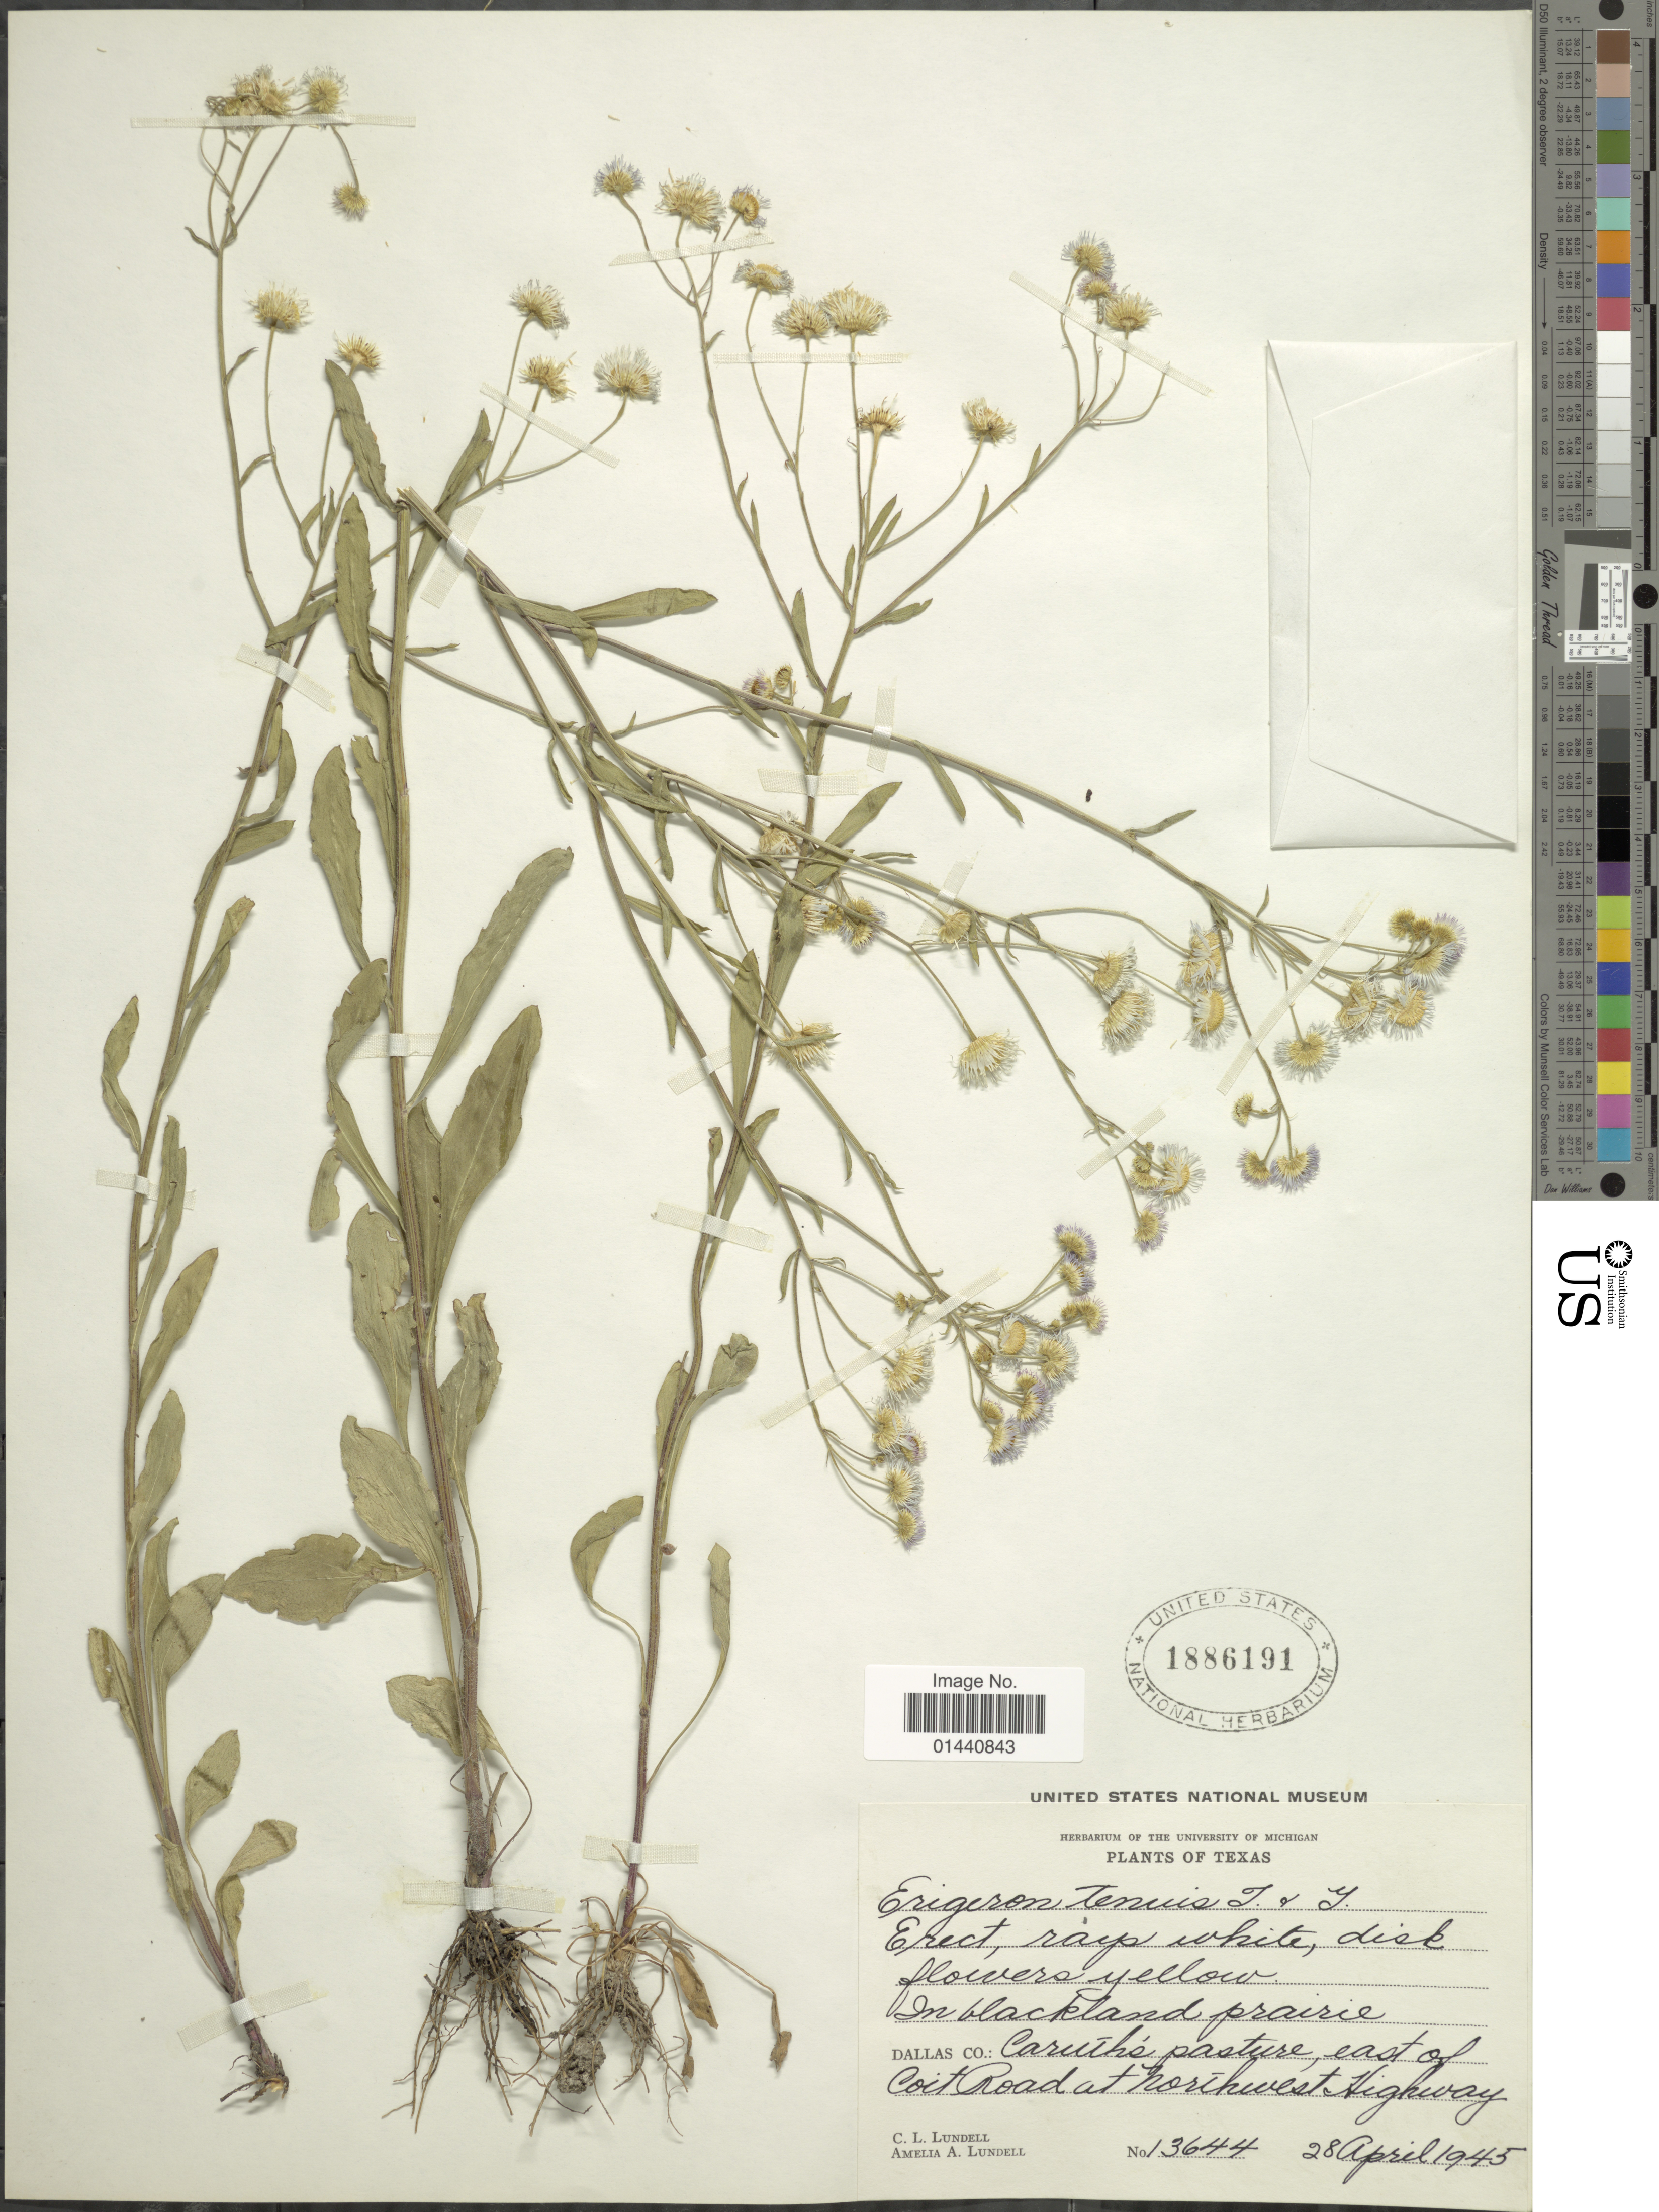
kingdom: Plantae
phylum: Tracheophyta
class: Magnoliopsida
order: Asterales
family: Asteraceae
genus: Erigeron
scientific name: Erigeron tenuis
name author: Torr. & A. Gray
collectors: C. L. Lundell & A. A. Lundell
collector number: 13644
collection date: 1945-04-28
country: United States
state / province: Texas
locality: In blackland prairie. Dallas Co.: Caruthe pasture, east of Coit Road at Northwest Highway.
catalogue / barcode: US 1886191